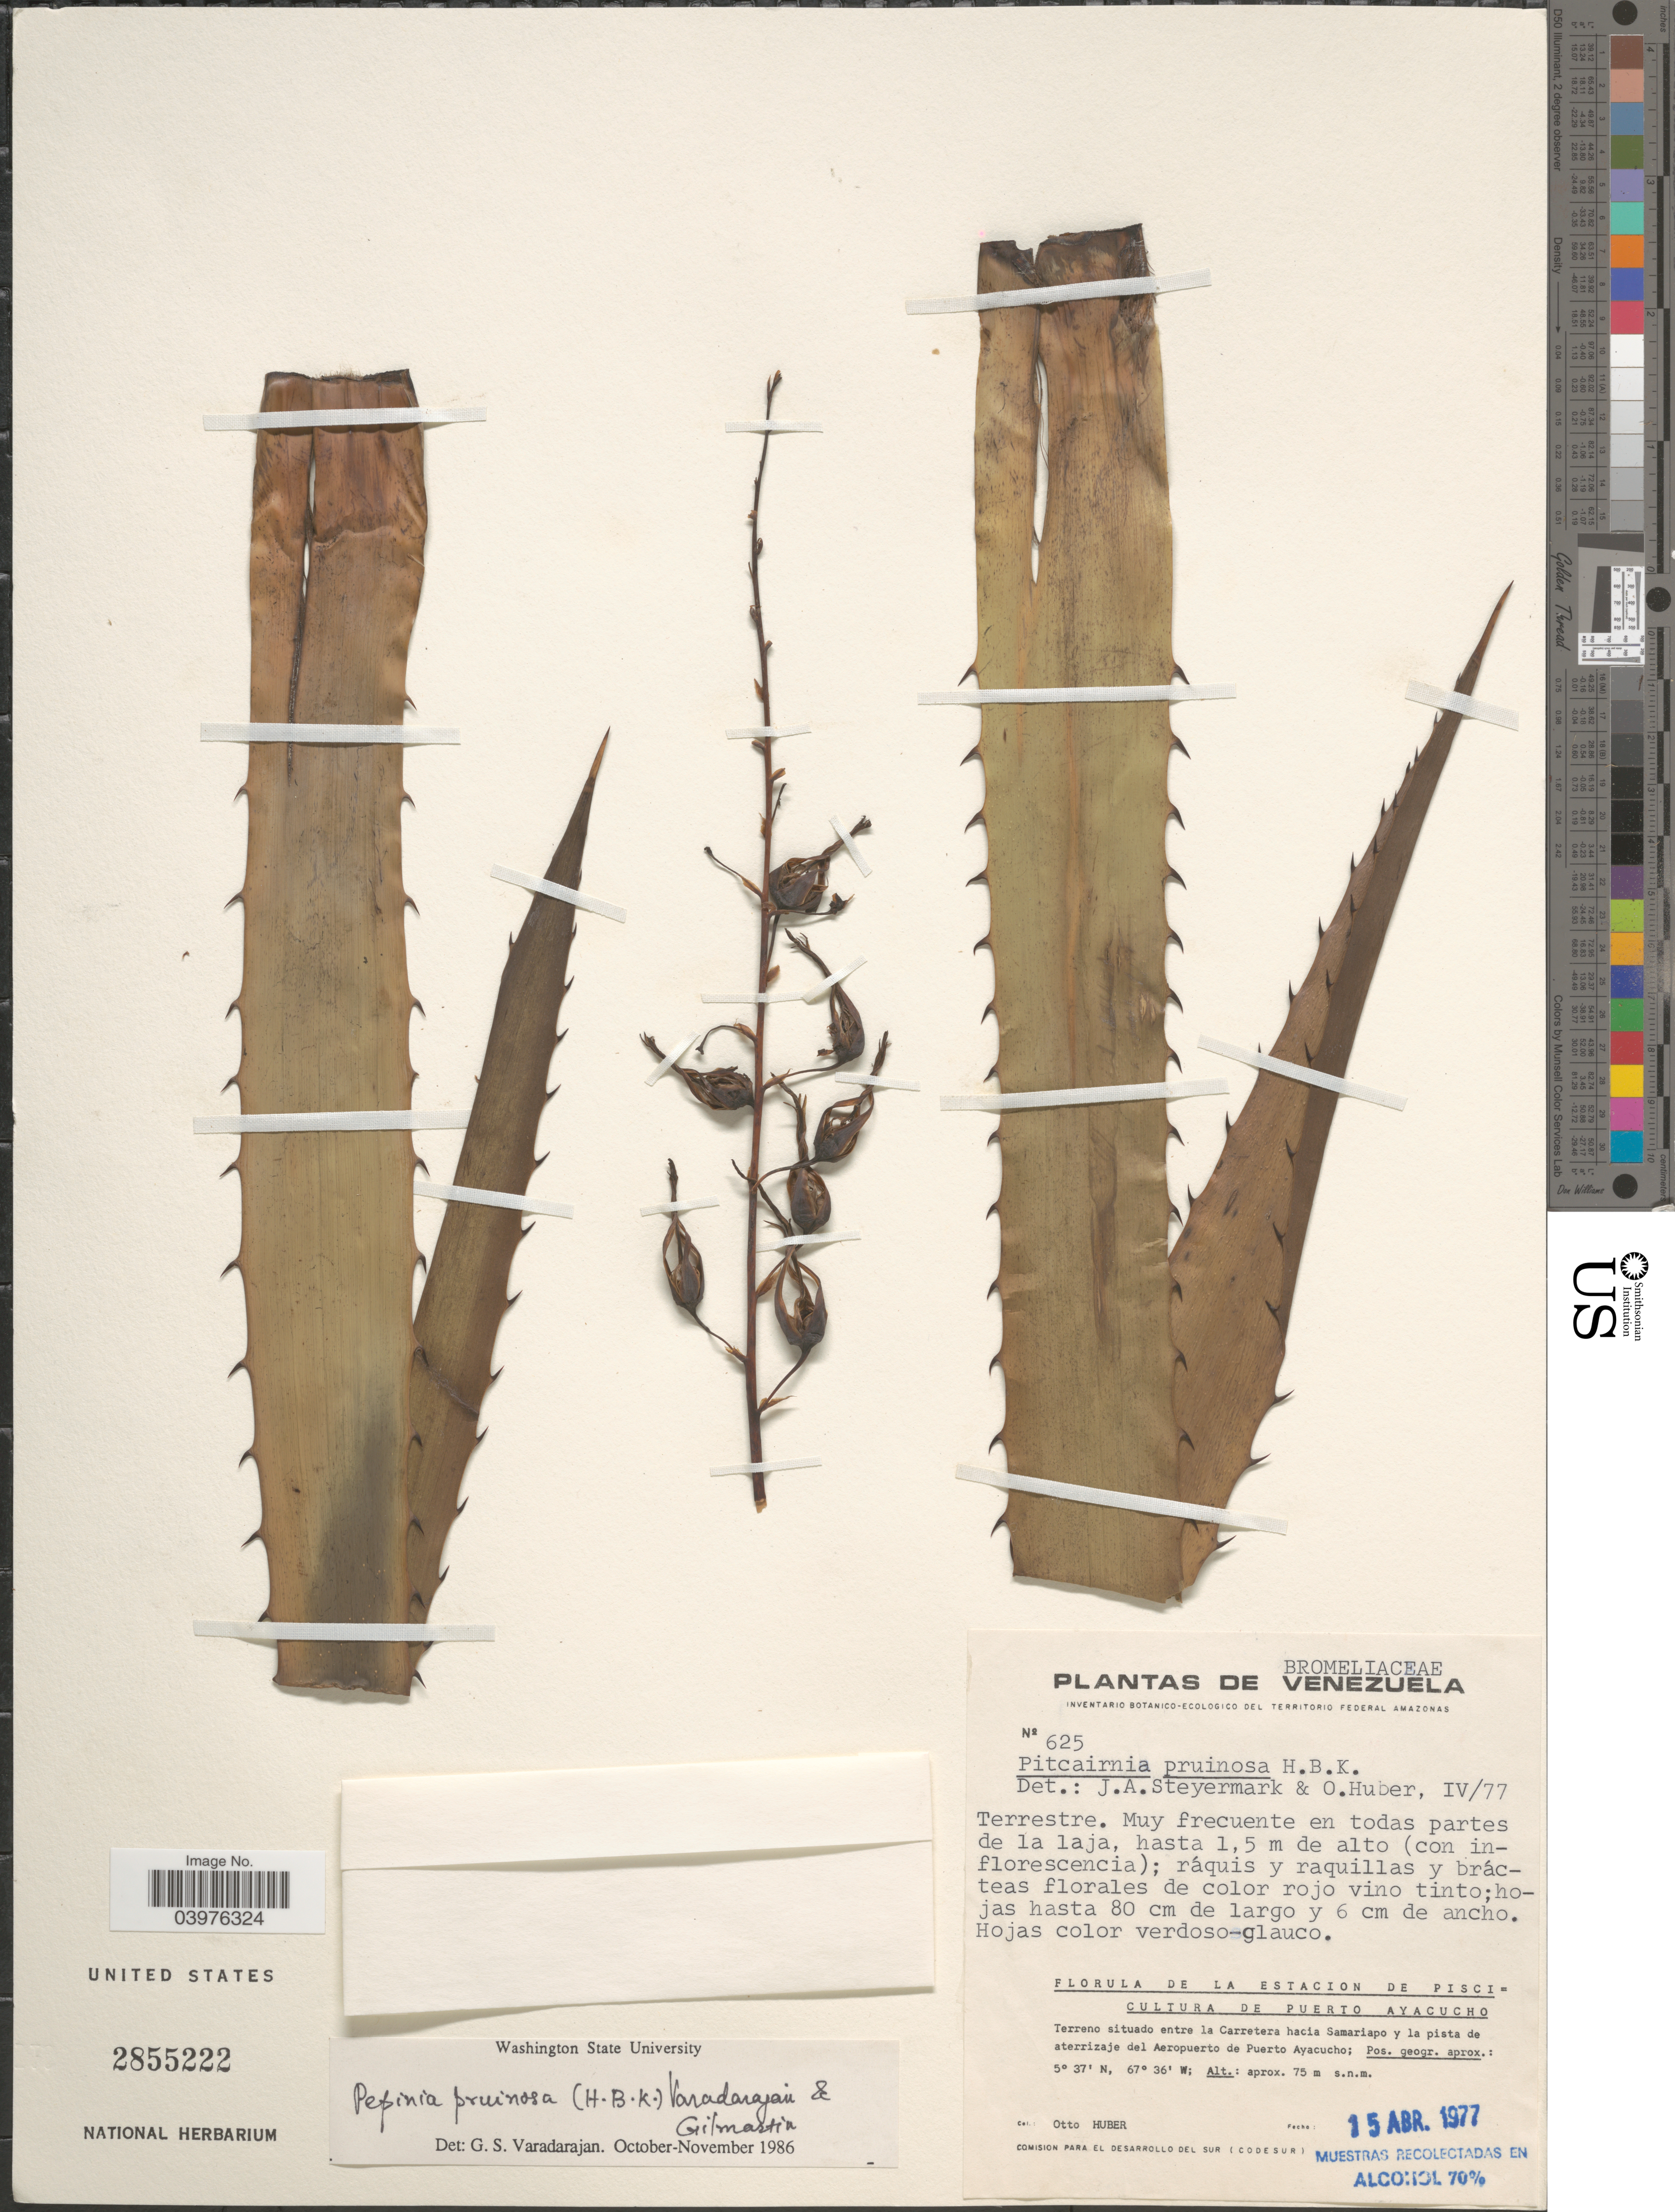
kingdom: Plantae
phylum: Tracheophyta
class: Liliopsida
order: Poales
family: Bromeliaceae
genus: Pitcairnia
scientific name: Pitcairnia pruinosa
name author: Kunth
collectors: O. Huber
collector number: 625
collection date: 1977-04-15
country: Venezuela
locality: La estacion de Pisci = Cultura de Puerto Ayacucho. [unsure placement] Terreno situado entre la Carretera hacia Samariapo y la pista de aterrizaje del Aeropuerto de Puerto Ayacucho.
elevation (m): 75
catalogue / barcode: US 2855222